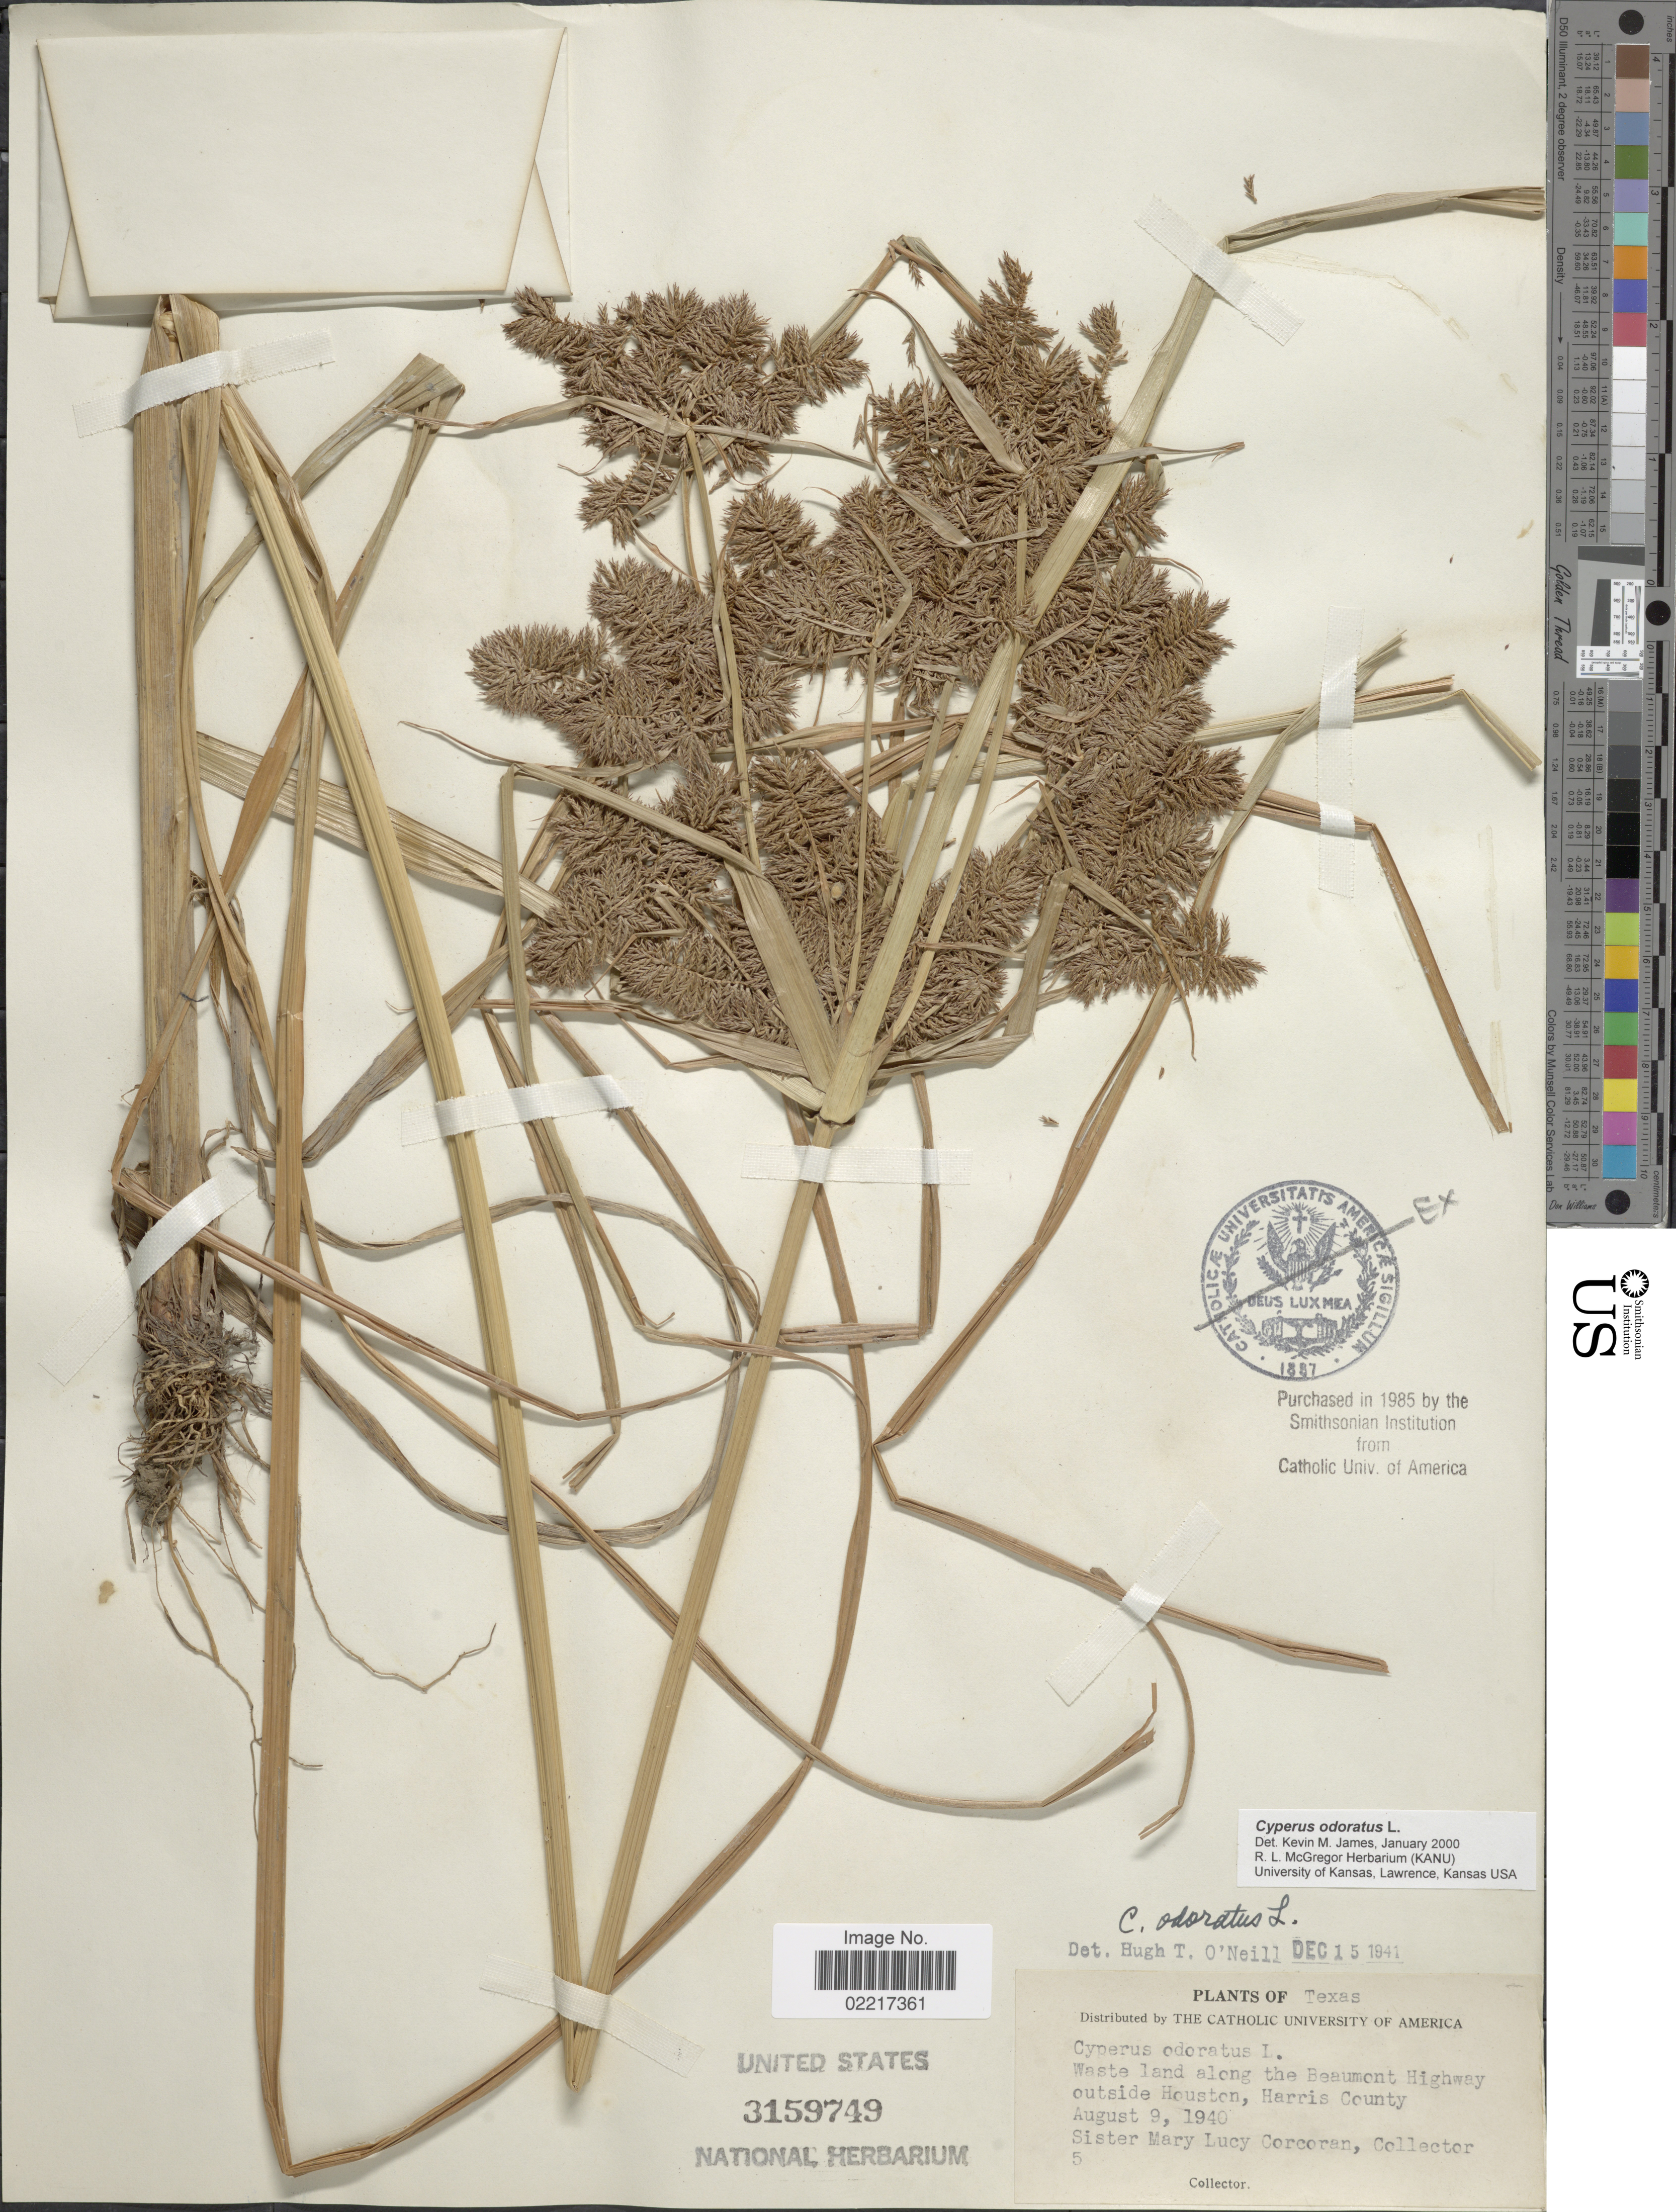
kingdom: Plantae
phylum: Tracheophyta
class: Liliopsida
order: Poales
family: Cyperaceae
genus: Cyperus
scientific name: Cyperus odoratus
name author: L.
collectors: M. Corcoran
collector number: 5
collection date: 1940-08-09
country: United States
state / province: Texas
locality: Waste land along the Beaumont Highway outside Houston, Harris County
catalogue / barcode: US 3159749